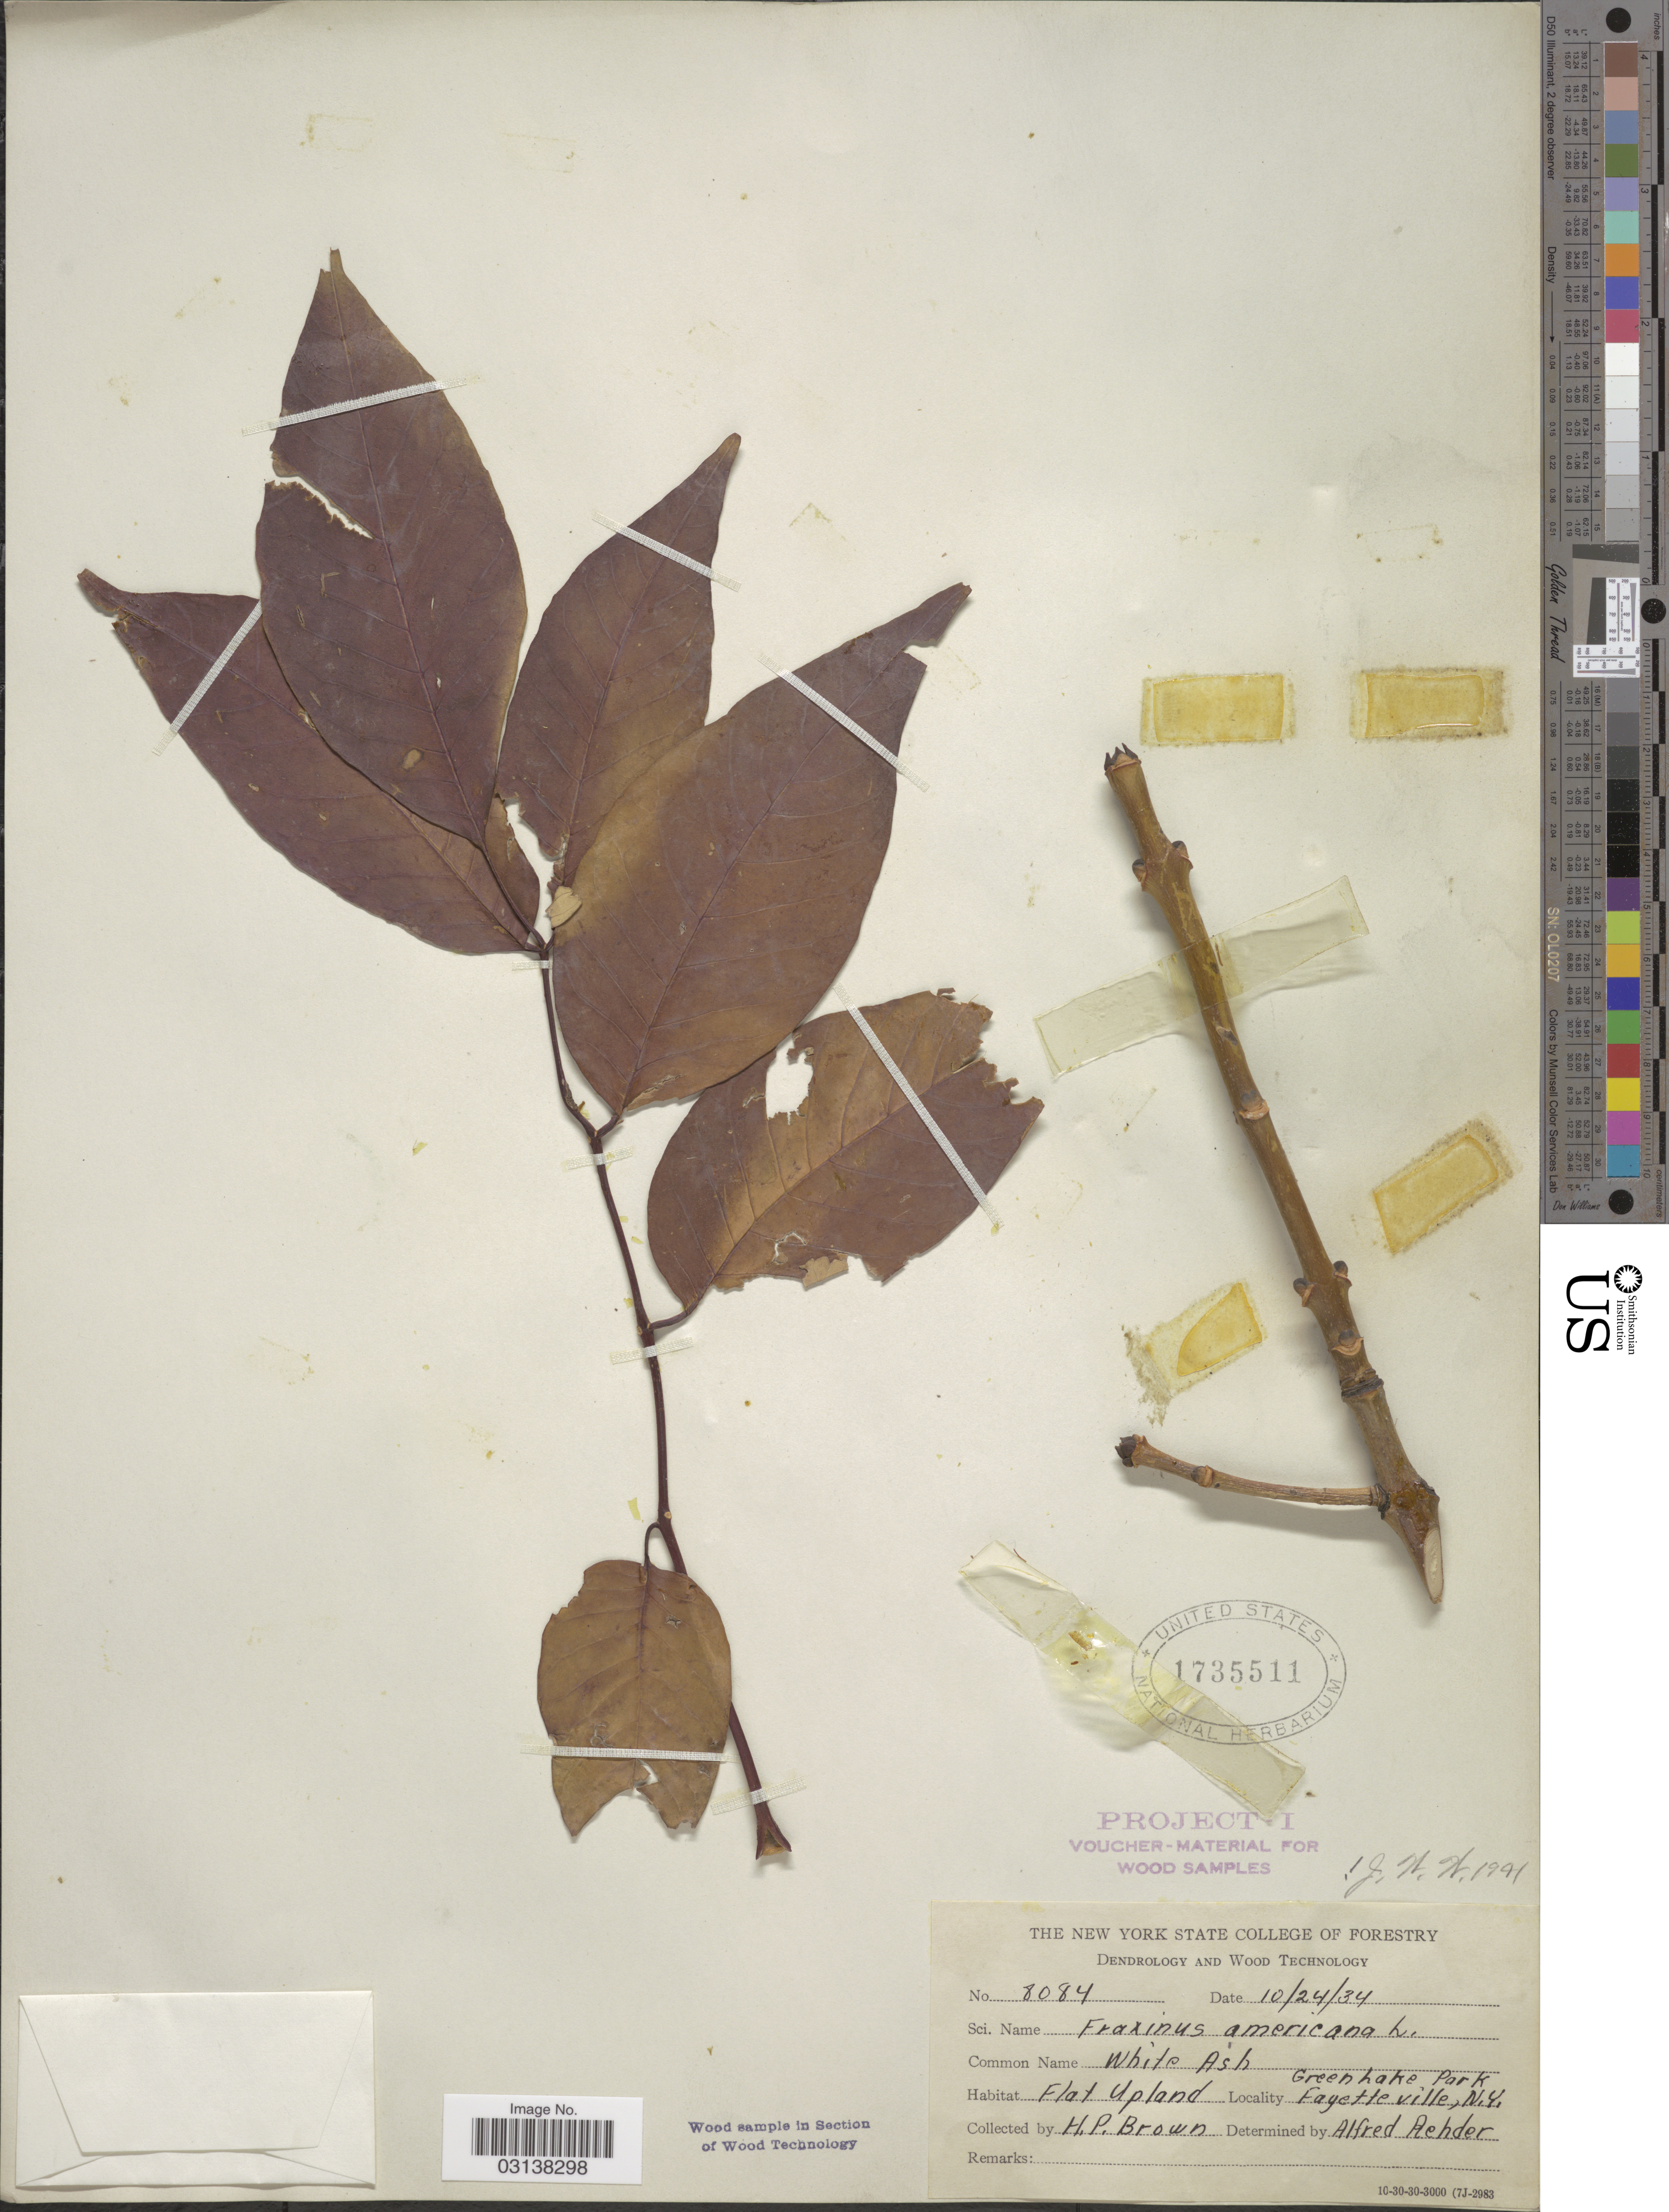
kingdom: Plantae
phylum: Tracheophyta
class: Magnoliopsida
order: Lamiales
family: Oleaceae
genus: Fraxinus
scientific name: Fraxinus americana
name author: L.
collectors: H. P. Brown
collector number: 8084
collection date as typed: Transcribed d/m/y: 24/10/34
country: United States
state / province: New York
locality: Green Lake Park, Fayetteville.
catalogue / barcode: US 1735511